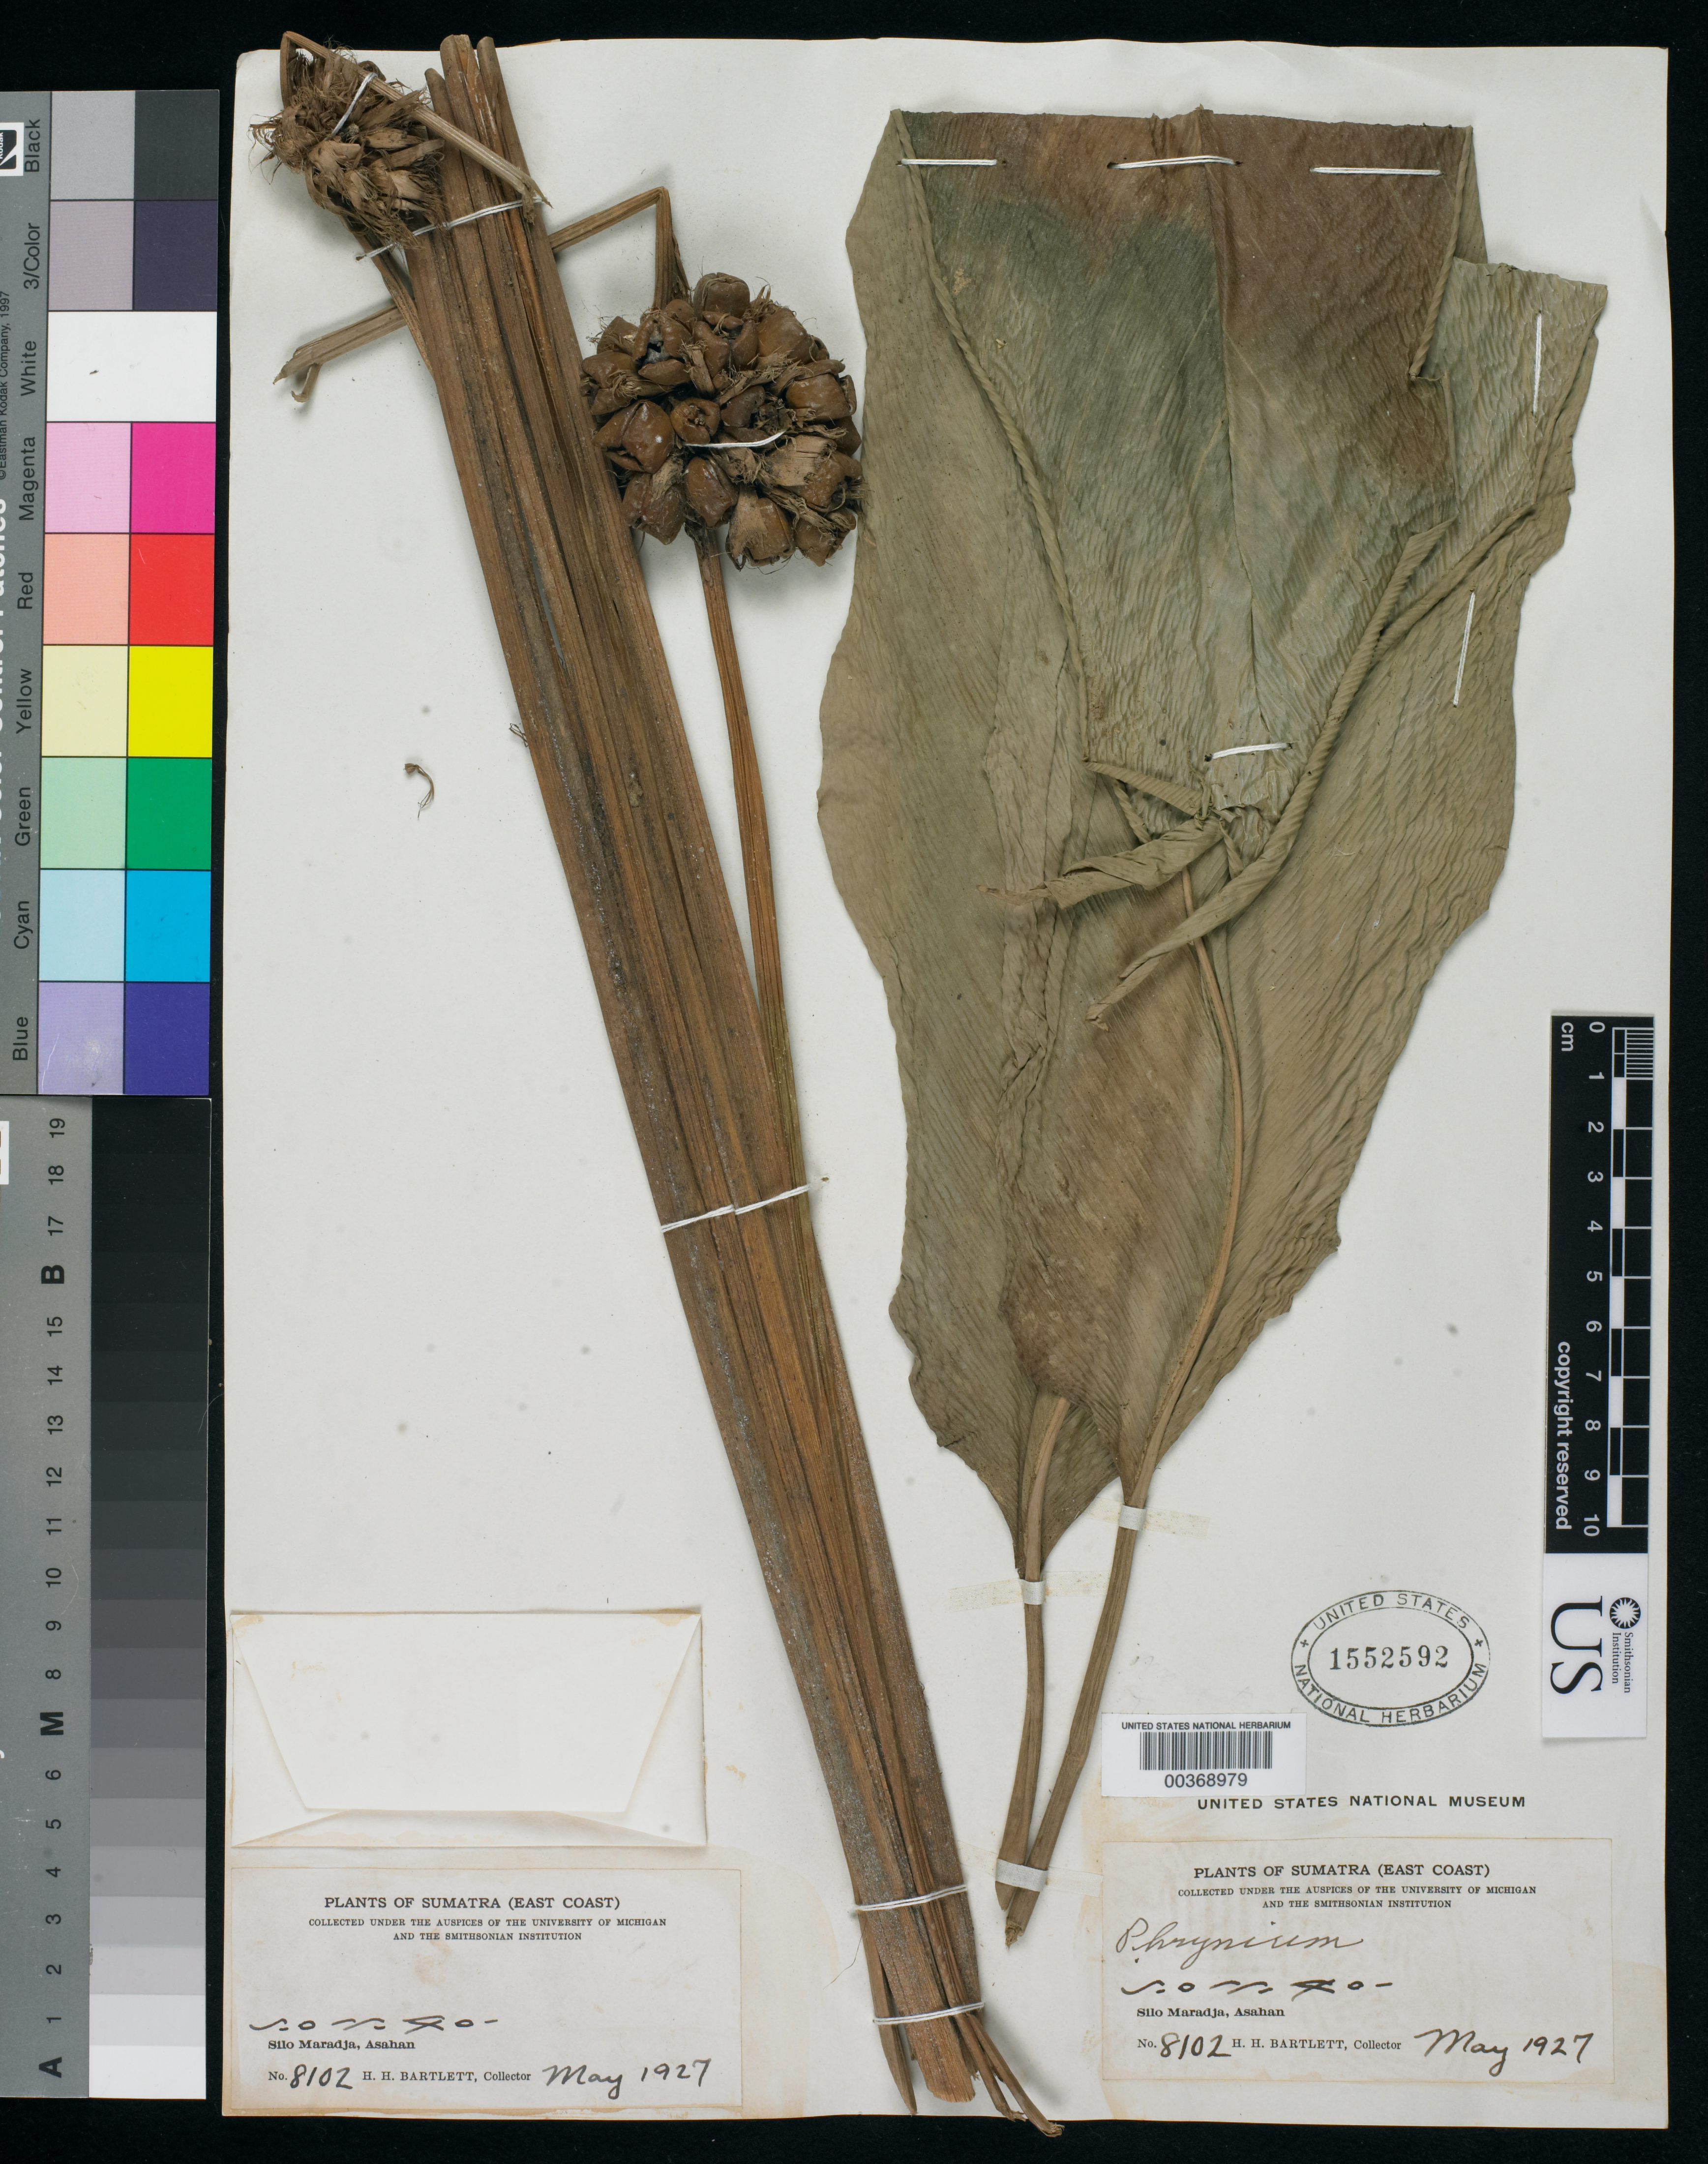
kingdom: Plantae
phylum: Tracheophyta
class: Liliopsida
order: Zingiberales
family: Marantaceae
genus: Phrynium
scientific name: Phrynium sp.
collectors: H. H. Bartlett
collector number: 8102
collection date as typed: May 1927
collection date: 1927-05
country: Indonesia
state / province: Sumatra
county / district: Sumatera Utara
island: Sumatra I.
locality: (East Coast) Silo Maradja, Asahan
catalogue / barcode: US 1552592